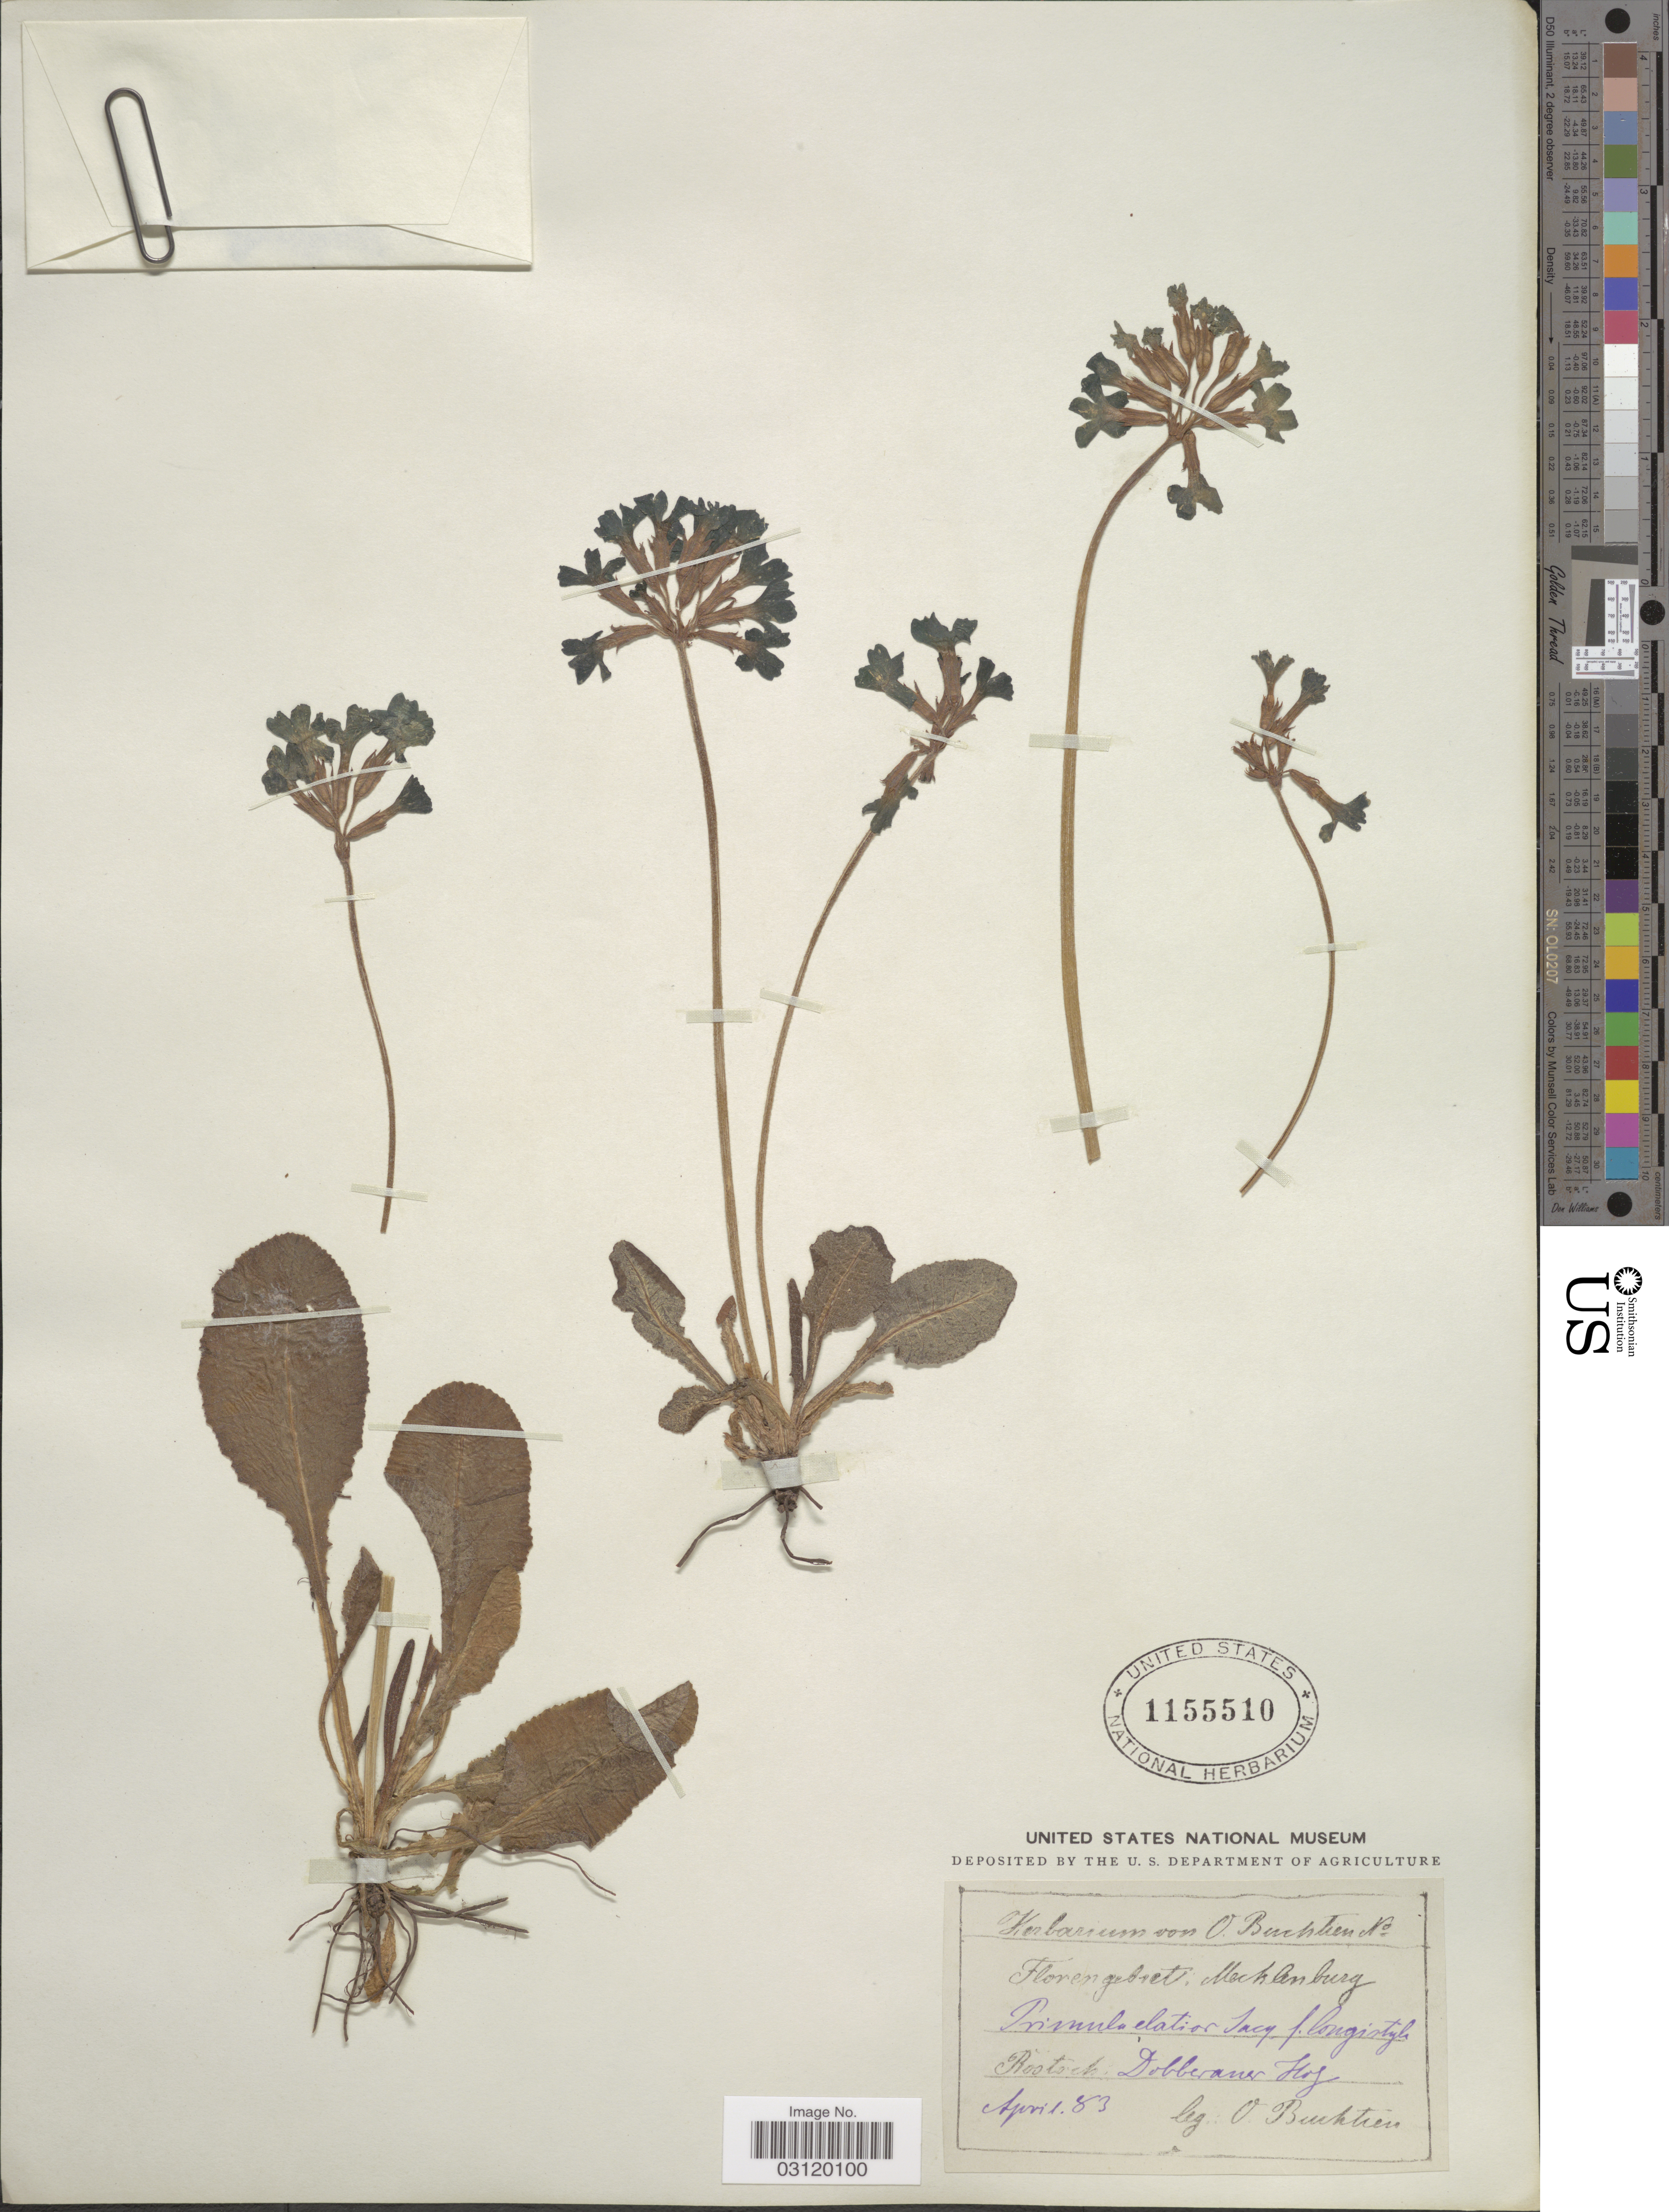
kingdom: Plantae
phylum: Tracheophyta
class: Magnoliopsida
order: Ericales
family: Primulaceae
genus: Primula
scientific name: Primula elatior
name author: (L.) Hill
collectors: O. Buchtien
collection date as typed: Transcribed d/m/y: /4/83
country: Germany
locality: Mecklenburg. Rostock. Dobberaner Hof.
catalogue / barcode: US 1155510